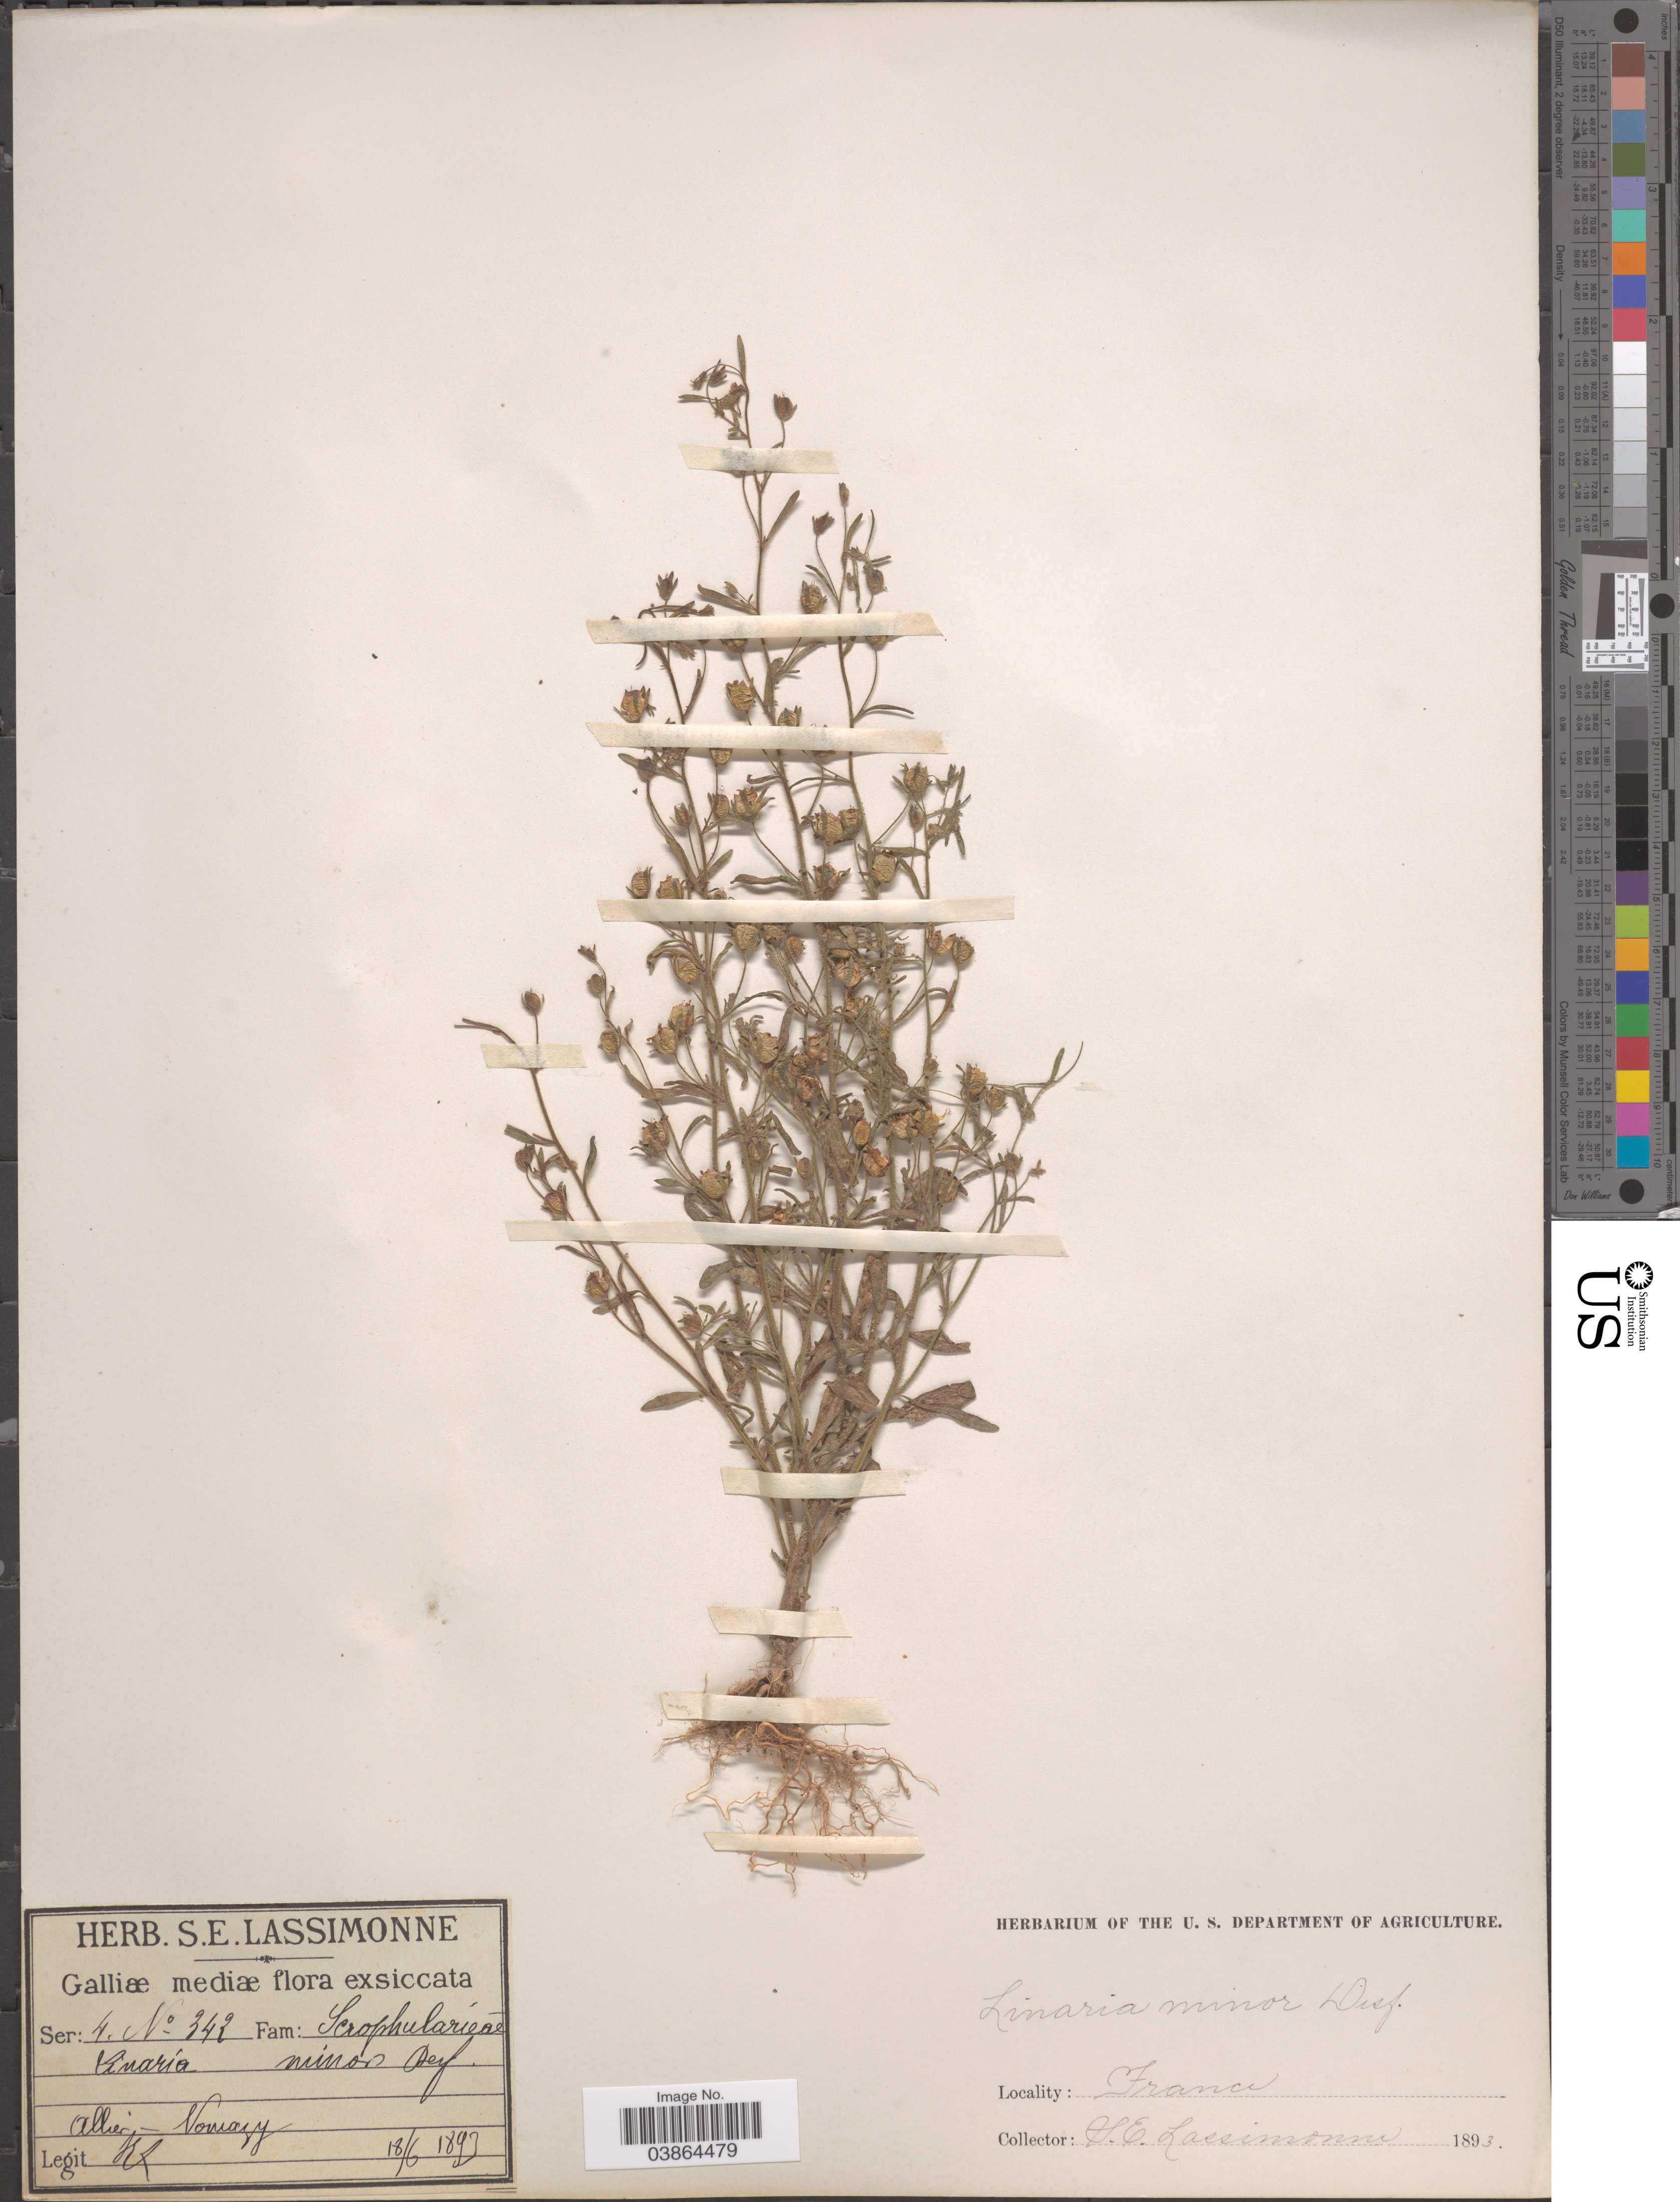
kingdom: Plantae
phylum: Tracheophyta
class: Magnoliopsida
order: Lamiales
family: Plantaginaceae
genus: Chaenorrhinum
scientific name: Chaenorrhinum minor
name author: (L.) Lange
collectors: S. Lassimonne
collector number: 342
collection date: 1893-06-18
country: France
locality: Galliæ. Allier - Vouiazy. [interpreted]